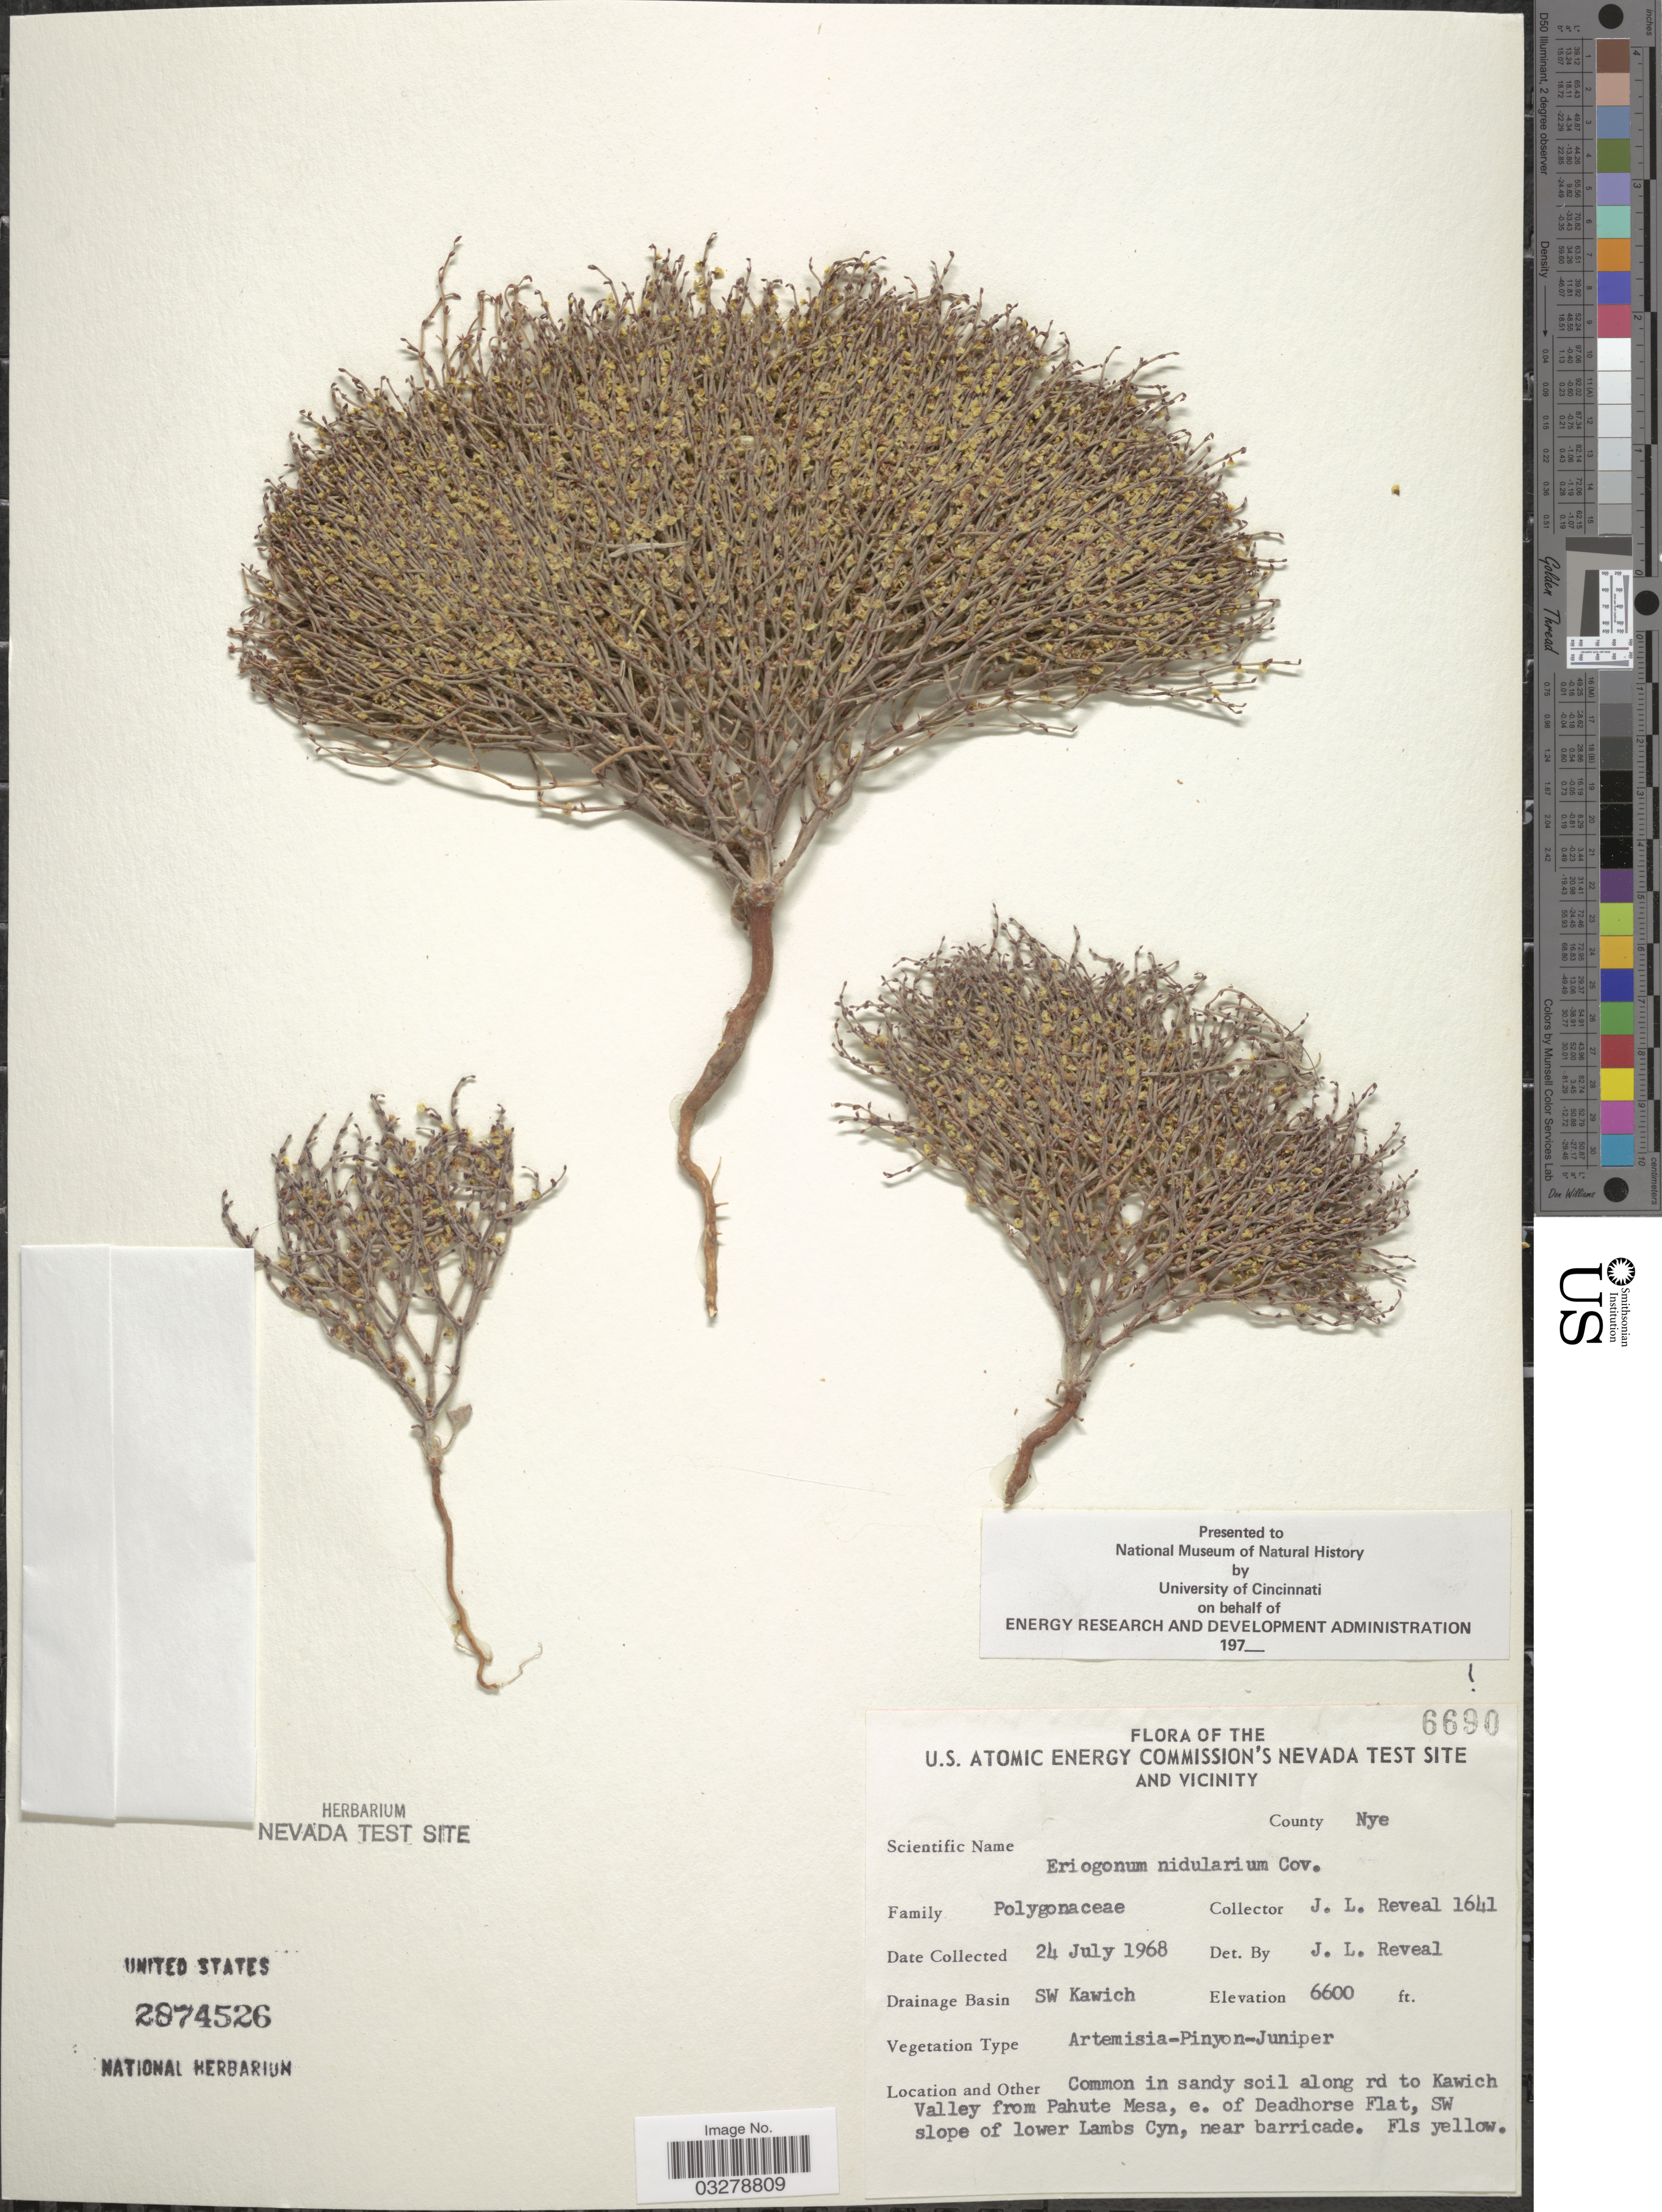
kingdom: Plantae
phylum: Tracheophyta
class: Magnoliopsida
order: Caryophyllales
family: Polygonaceae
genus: Eriogonum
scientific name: Eriogonum nidularium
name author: Coville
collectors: J. L. Reveal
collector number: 1641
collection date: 1968-07-24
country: United States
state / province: Nevada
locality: U.S. Atomic Energy Commission's Nevada Test Site and Vicinity. County Nye. Drainage Basin SW Kawich. Along rd to Kawich Valley from Pahute Mesa, e. of Deadhorse Flat, SW slope of lower Lambs Cyn, near barricade.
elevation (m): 2012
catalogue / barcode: US 2874526